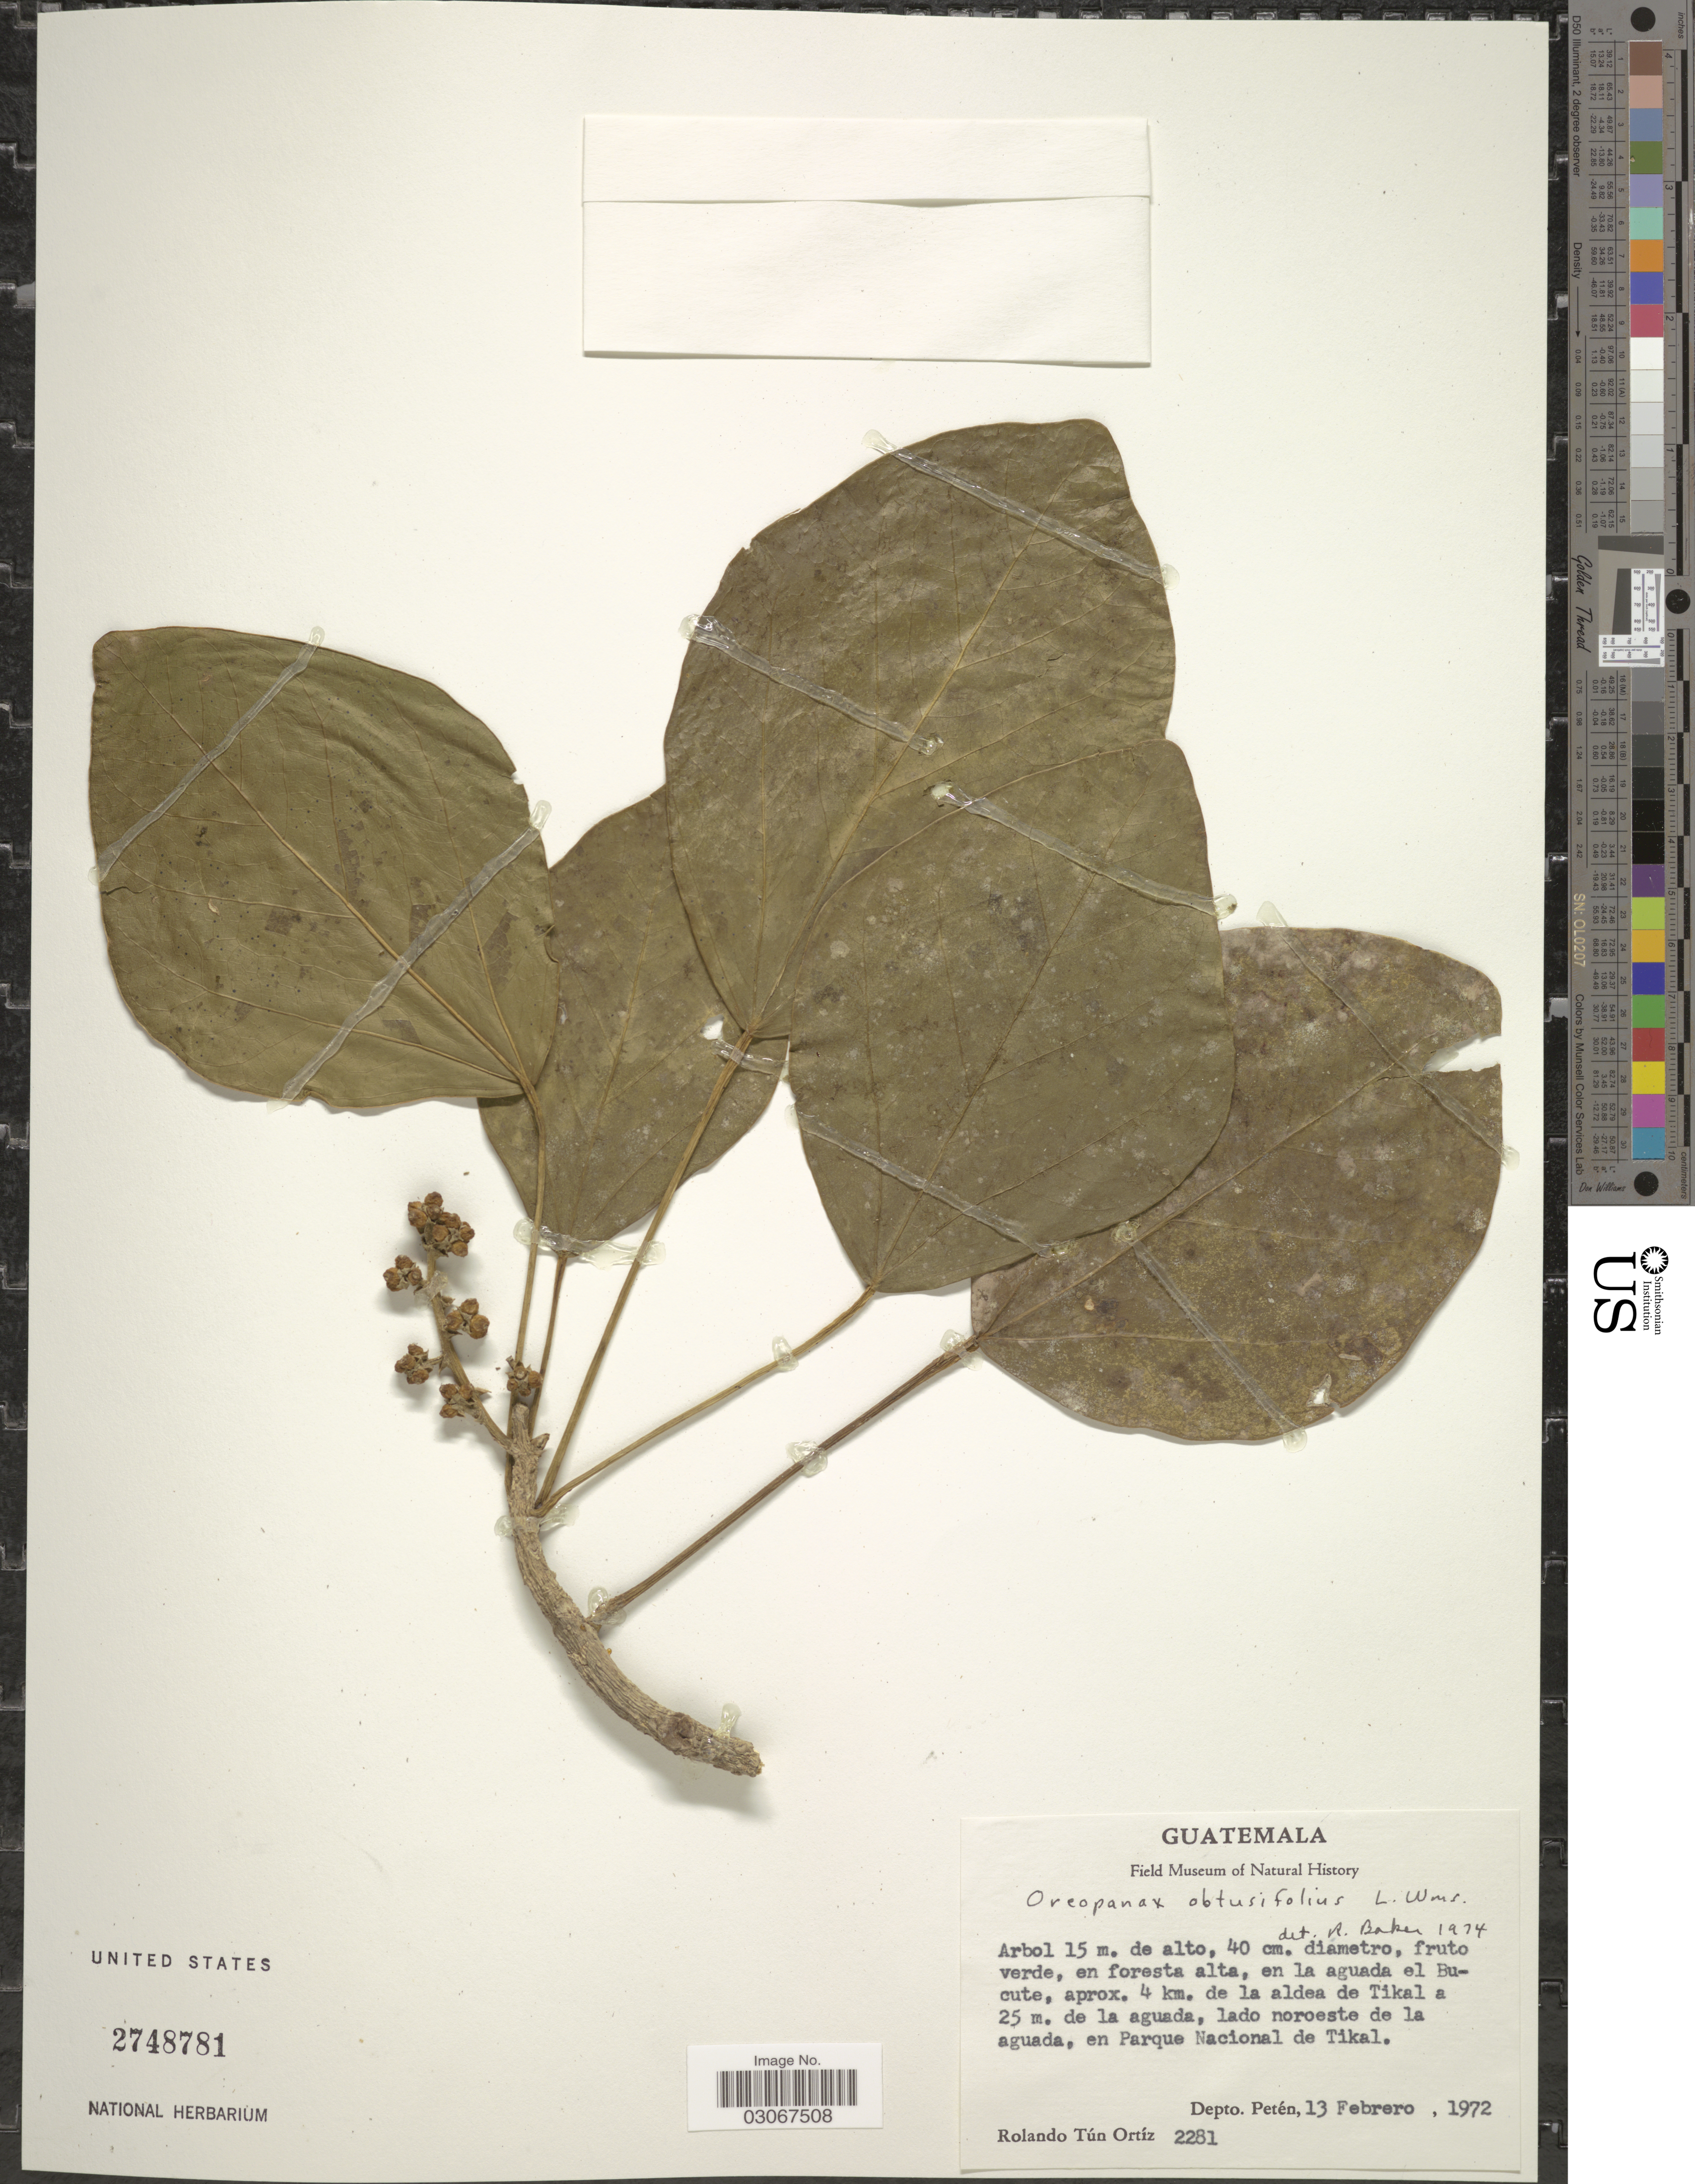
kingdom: Plantae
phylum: Tracheophyta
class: Magnoliopsida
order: Apiales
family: Araliaceae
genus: Oreopanax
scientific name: Oreopanax obtusifolius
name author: L.O. Williams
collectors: R. T. Ortíz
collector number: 2281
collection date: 1972-02-13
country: Guatemala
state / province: El Petén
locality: En foresta alta, en la aguada el Bucute, aprox. 4 km. de la aldea de Tikal a 25 m. de la aguada, lado noroeste de la aguada, en Parque Nacional de Tikal. Depto. Petén.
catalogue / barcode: US 2748781